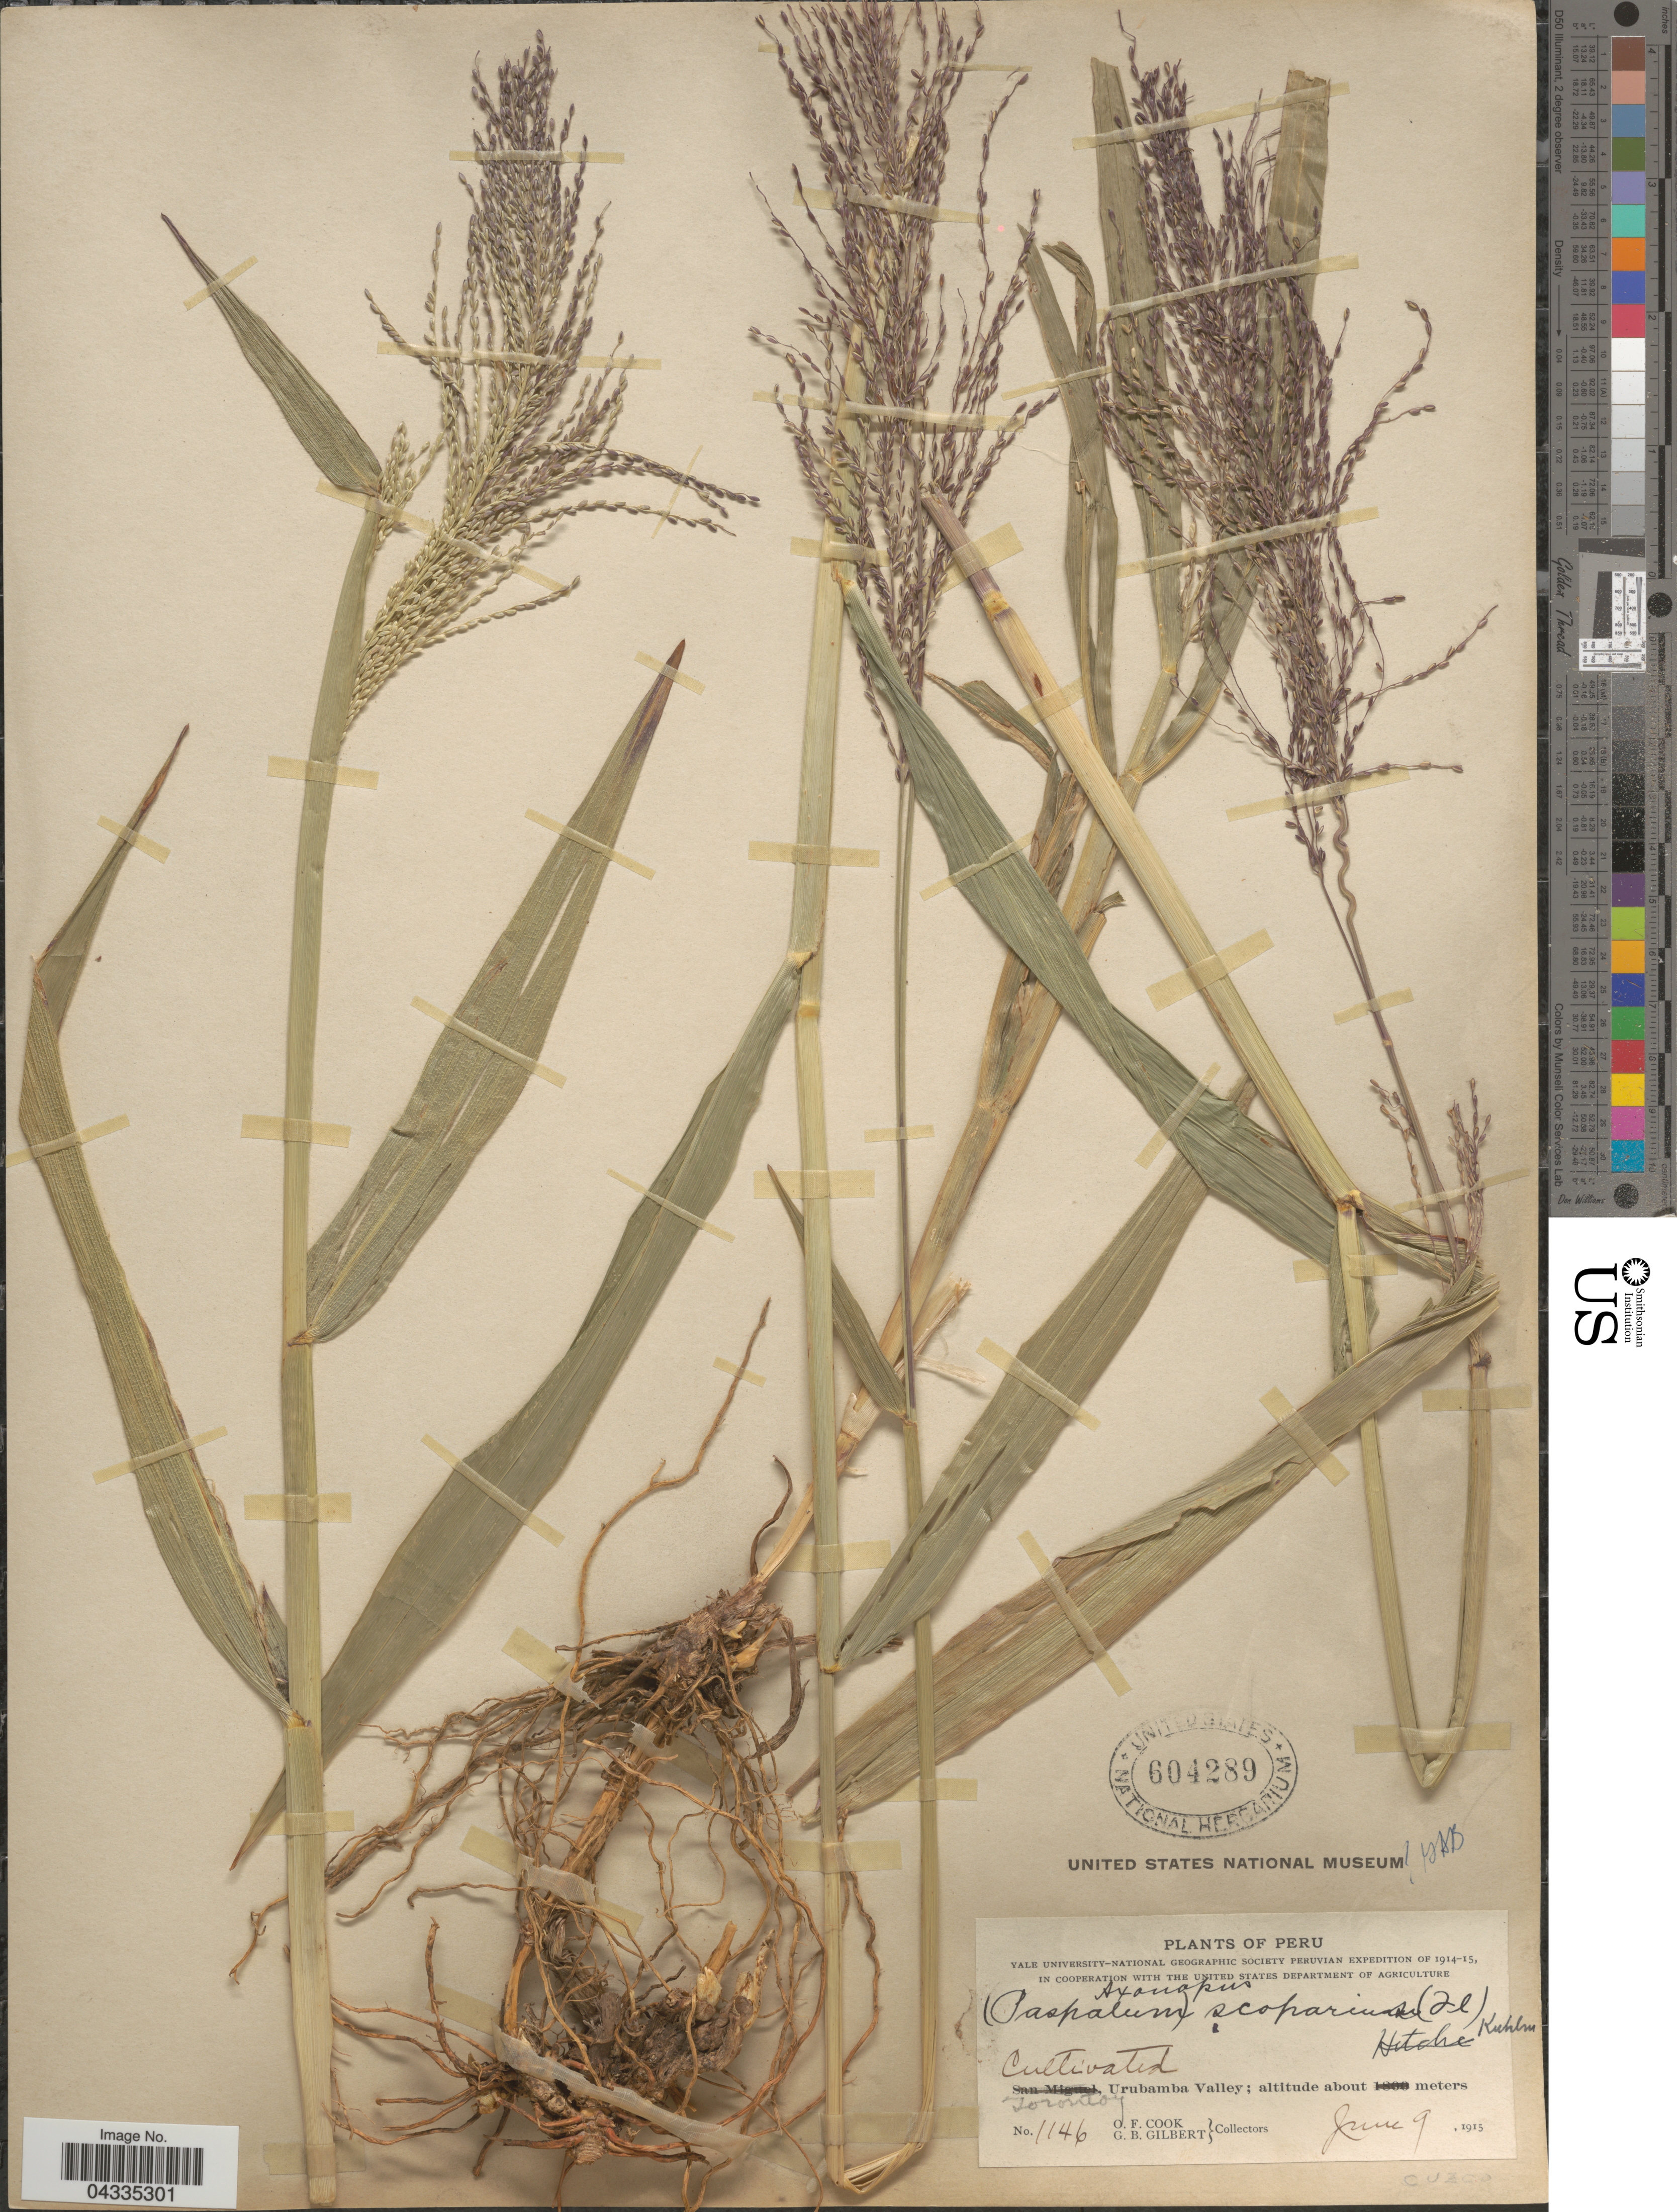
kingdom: Plantae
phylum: Tracheophyta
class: Liliopsida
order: Poales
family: Poaceae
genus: Axonopus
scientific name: Axonopus scoparius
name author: (Flüggé) Kuhlm.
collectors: O. F. Cook & G. B. Gilbert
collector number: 1146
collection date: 1915-06-09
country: Peru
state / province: Cusco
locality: Torontoy, Urubamba Valley, Cuzco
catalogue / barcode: US 604289